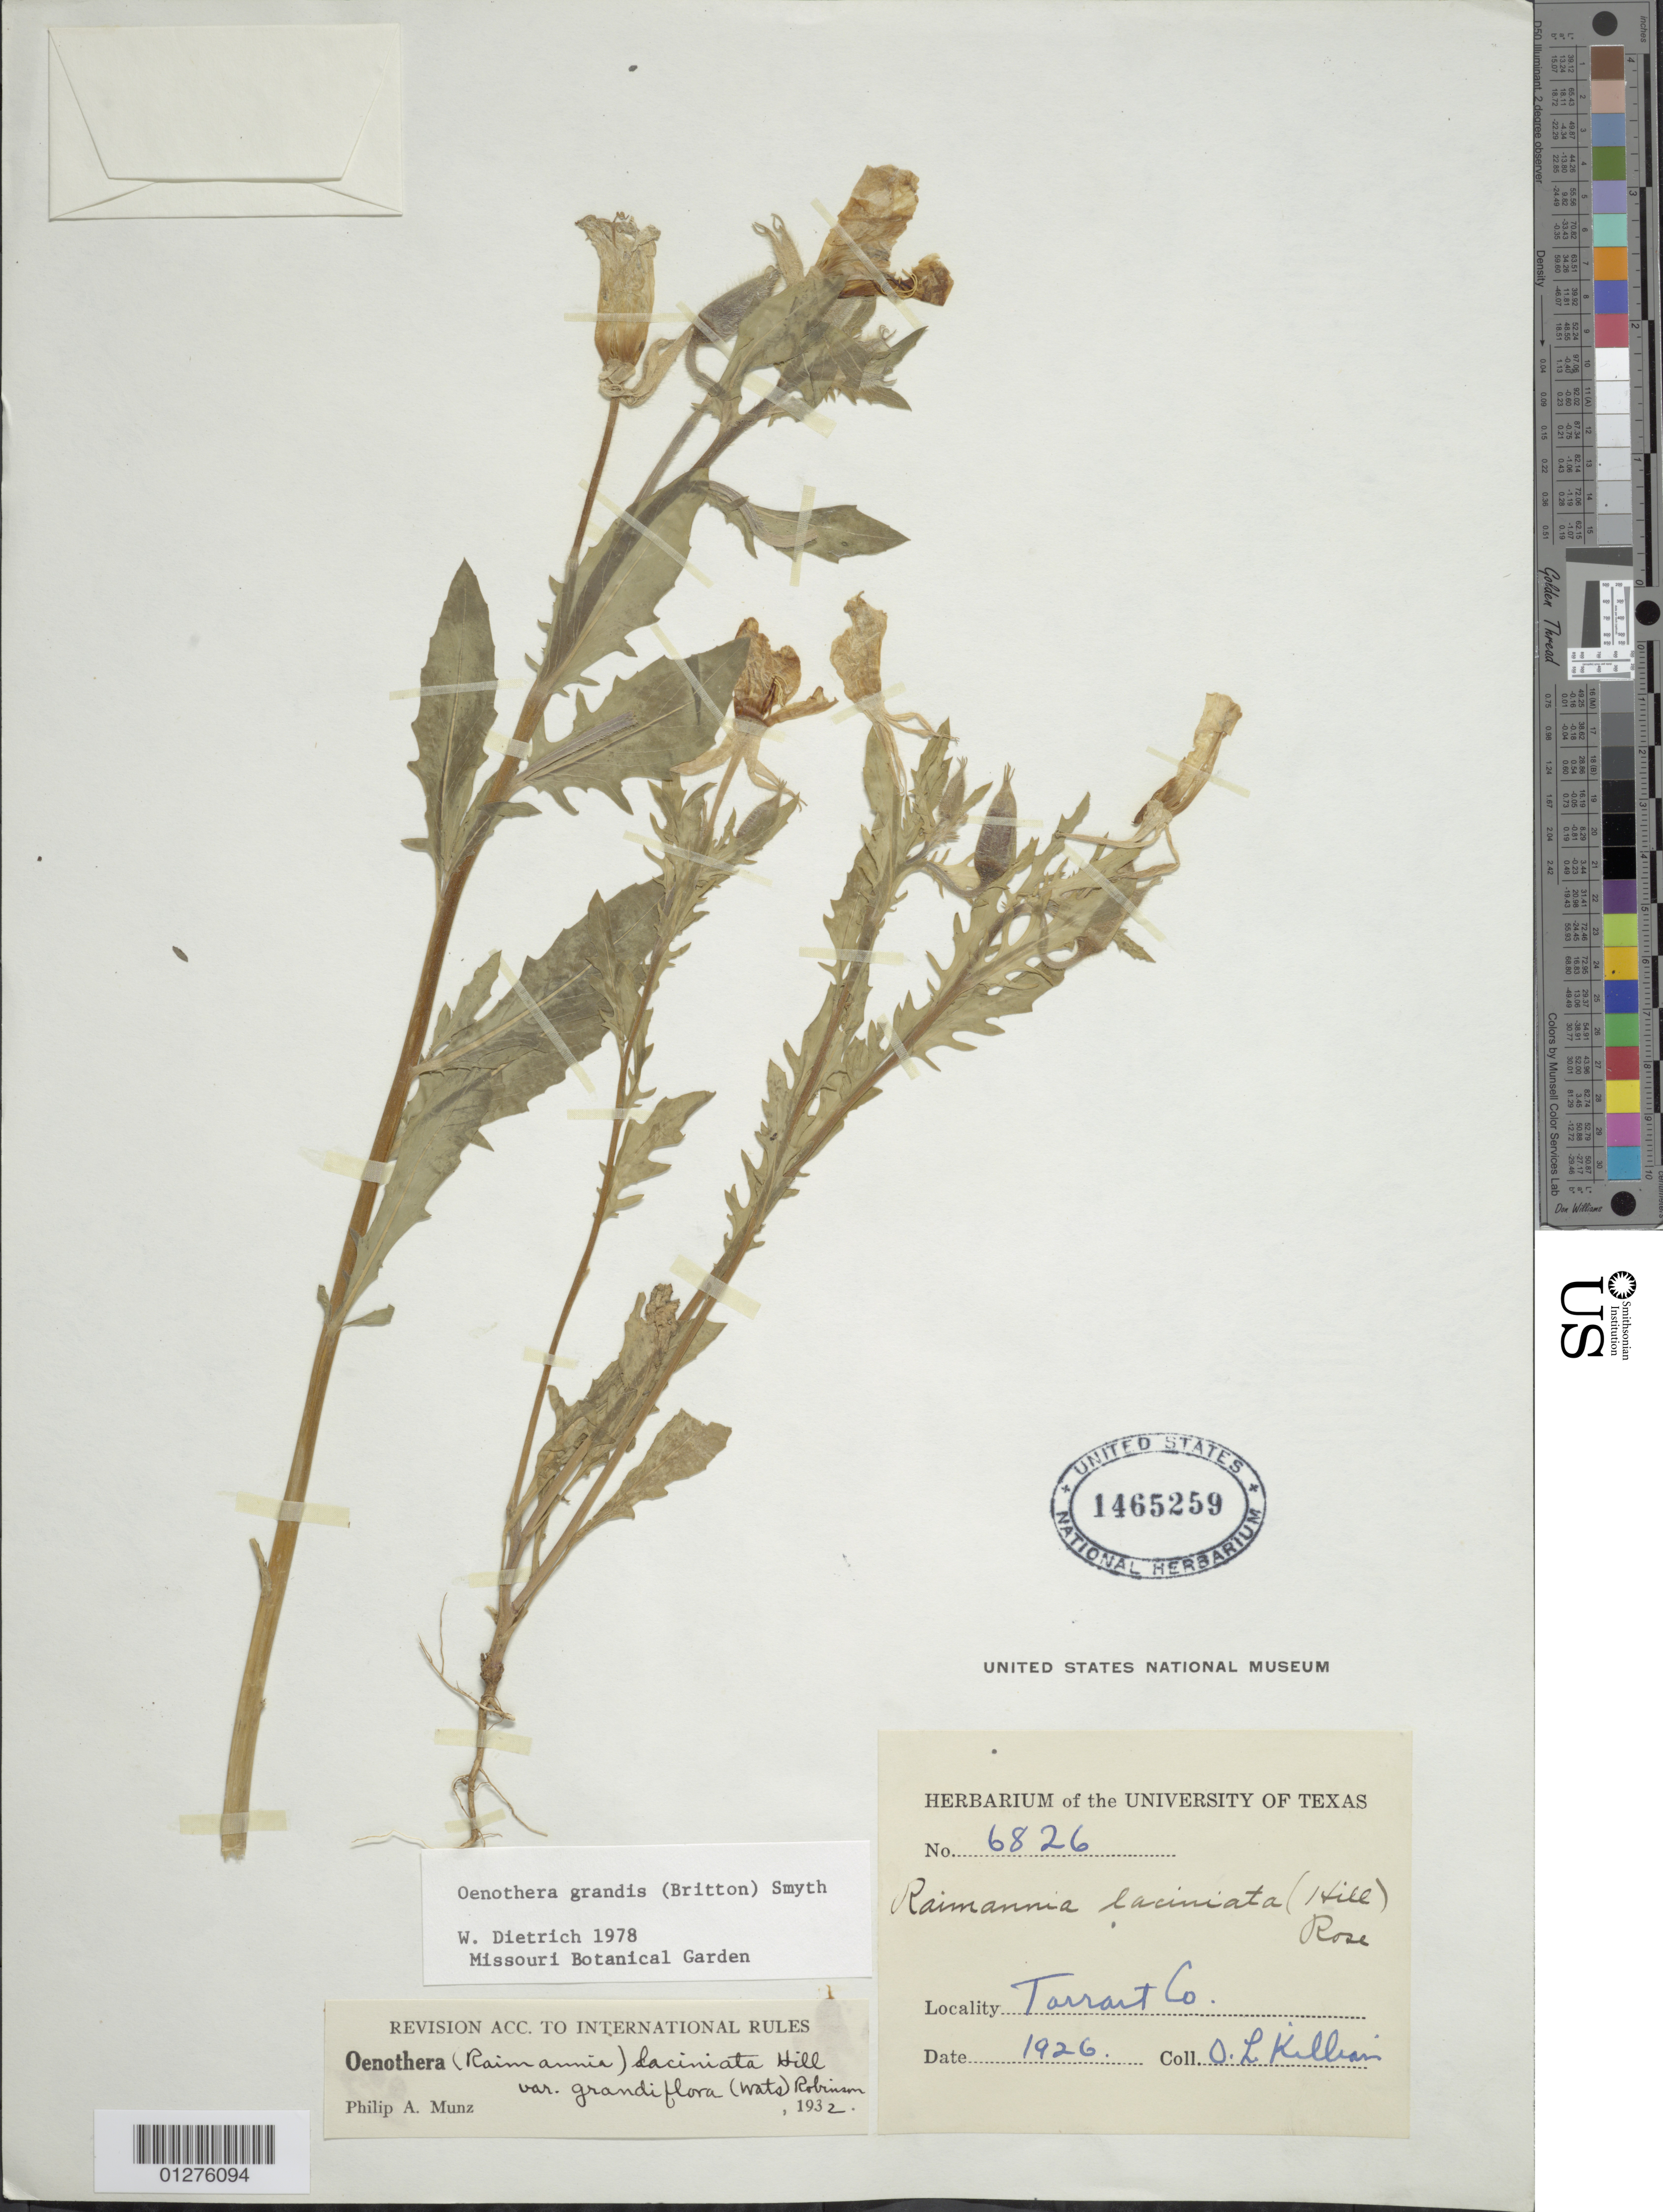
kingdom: Plantae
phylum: Tracheophyta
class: Magnoliopsida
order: Myrtales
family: Onagraceae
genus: Oenothera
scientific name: Oenothera grandis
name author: (Britton) Smyth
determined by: Dietrich, W.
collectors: O. Killian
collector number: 6826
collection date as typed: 1926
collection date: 1926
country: United States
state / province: Texas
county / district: Tarrant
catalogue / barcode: US 1465259